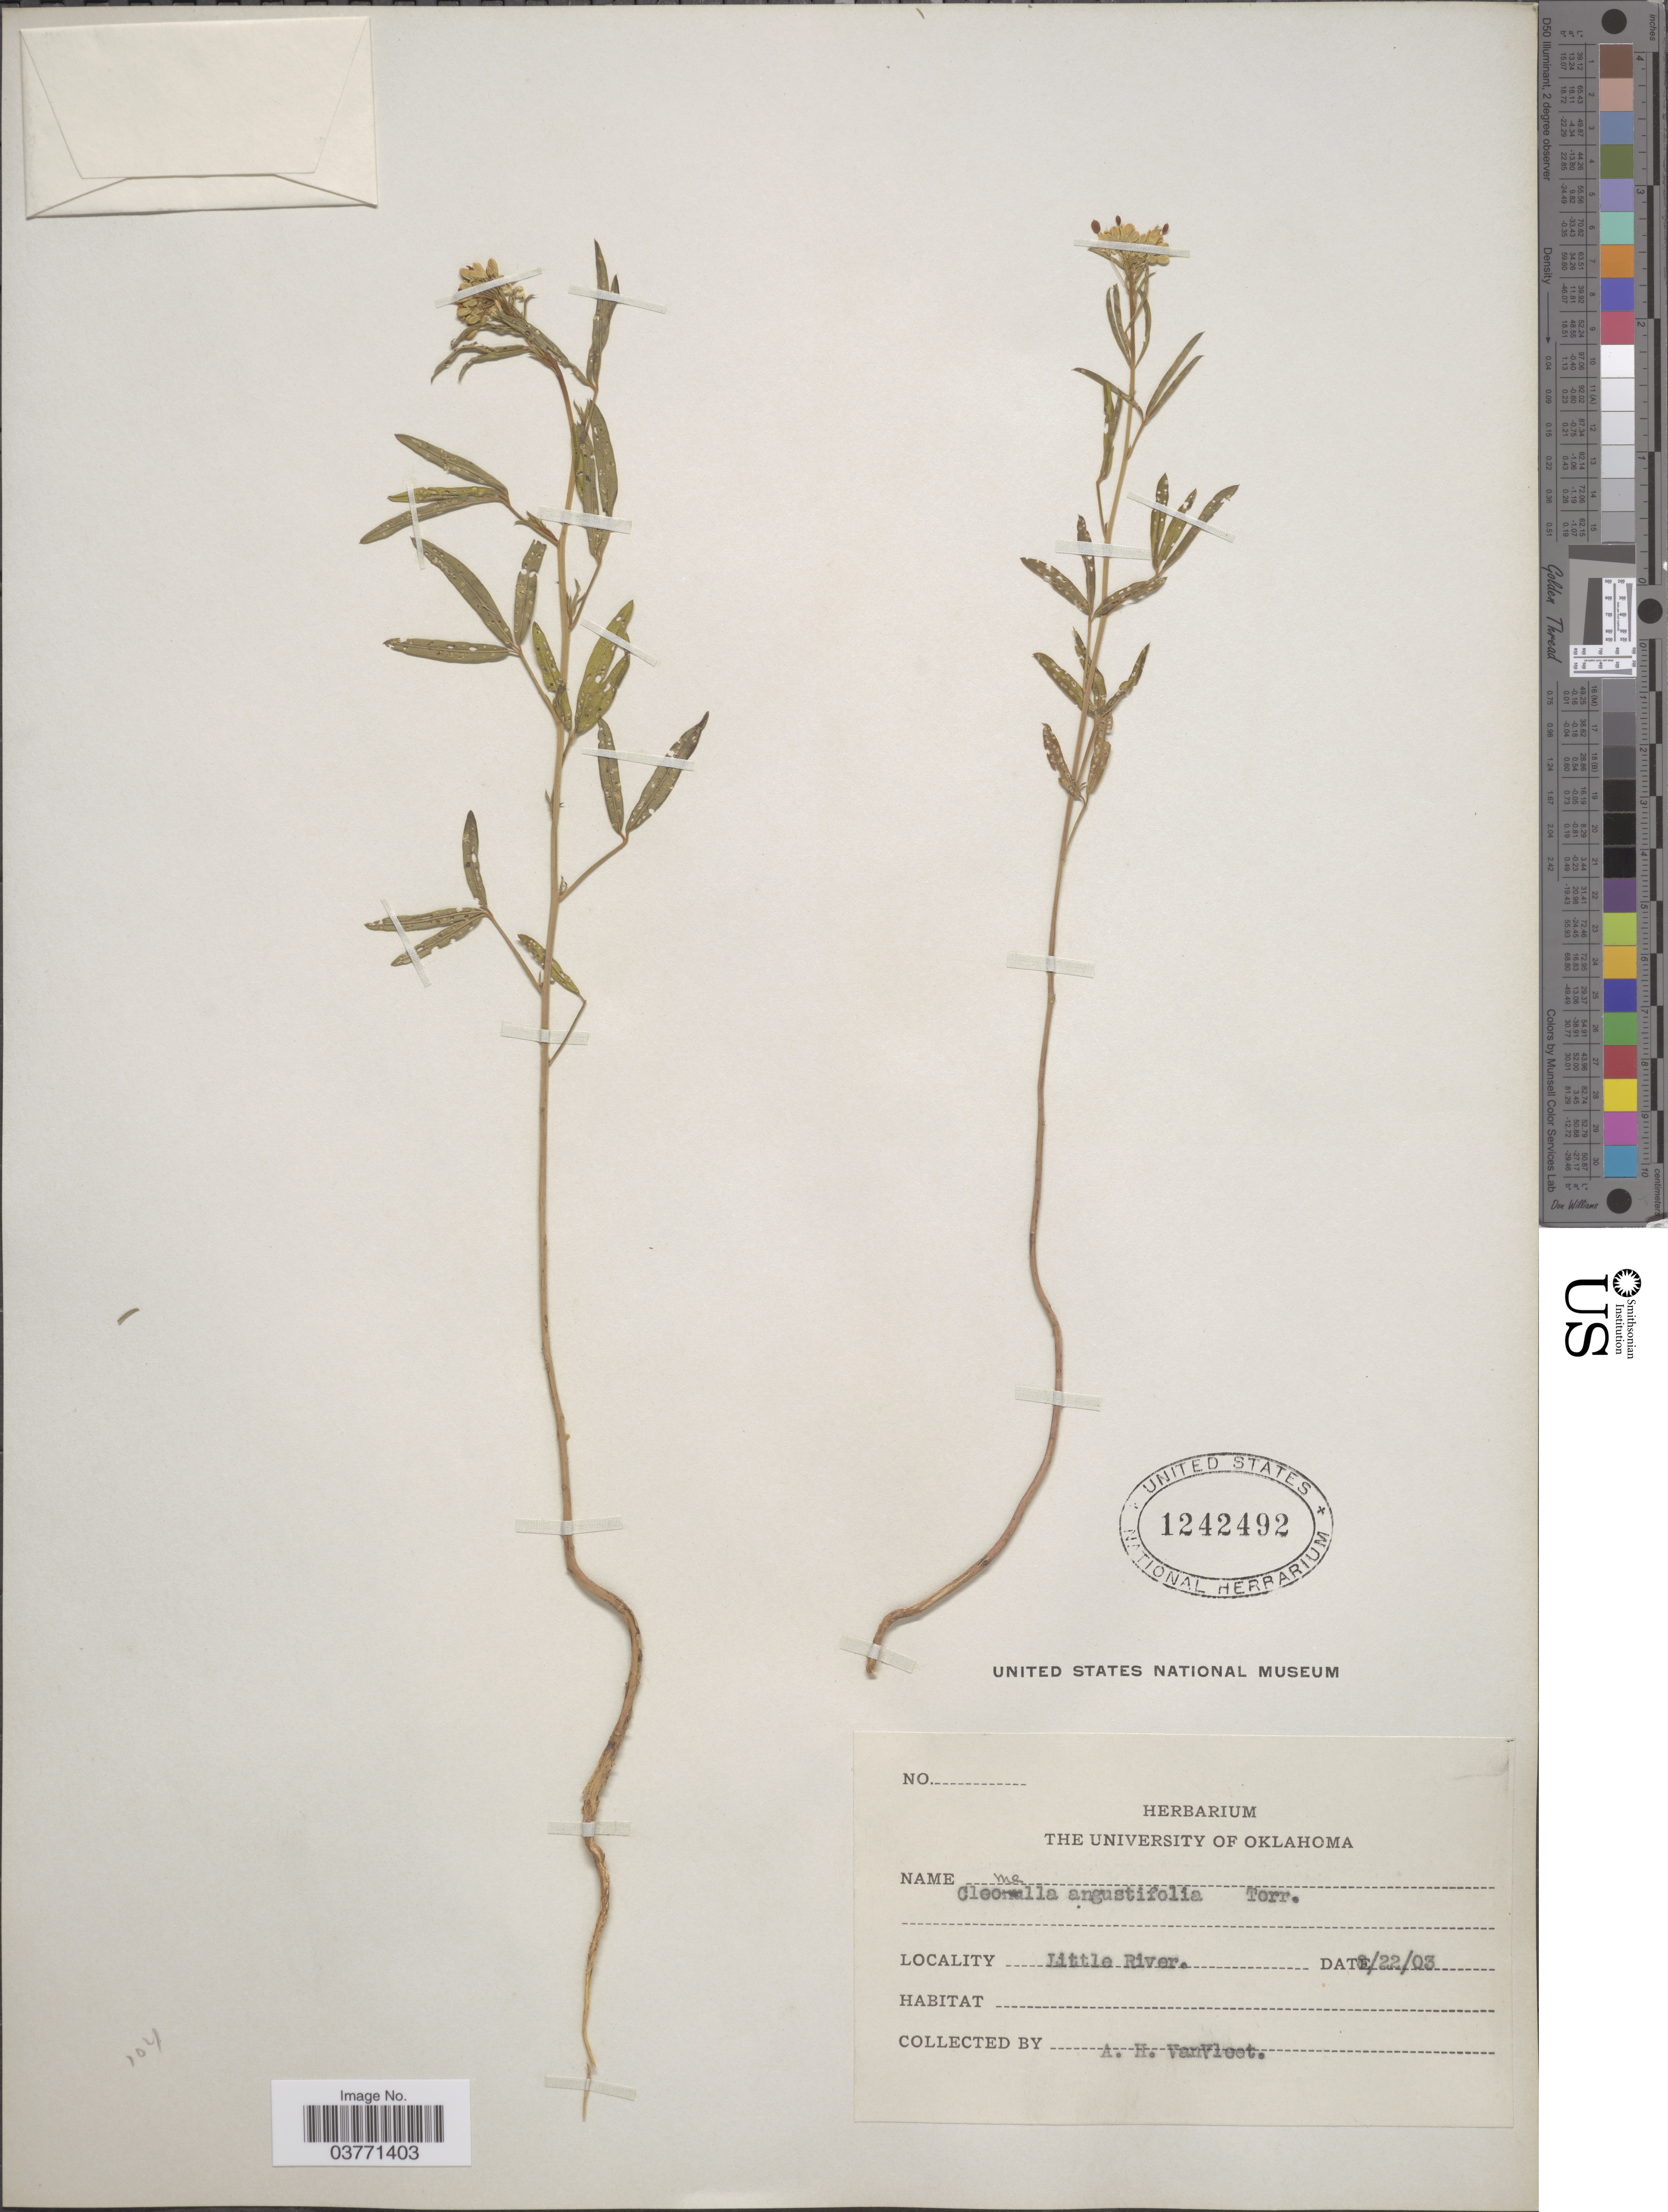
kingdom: Plantae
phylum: Tracheophyta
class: Magnoliopsida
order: Brassicales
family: Cleomaceae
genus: Cleomella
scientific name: Cleomella angustifolia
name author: Torr.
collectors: A. H. Van Vleet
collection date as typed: Transcribed d/m/y: 22/8/3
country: United States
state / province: Oklahoma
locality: Little River.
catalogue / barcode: US 1242492